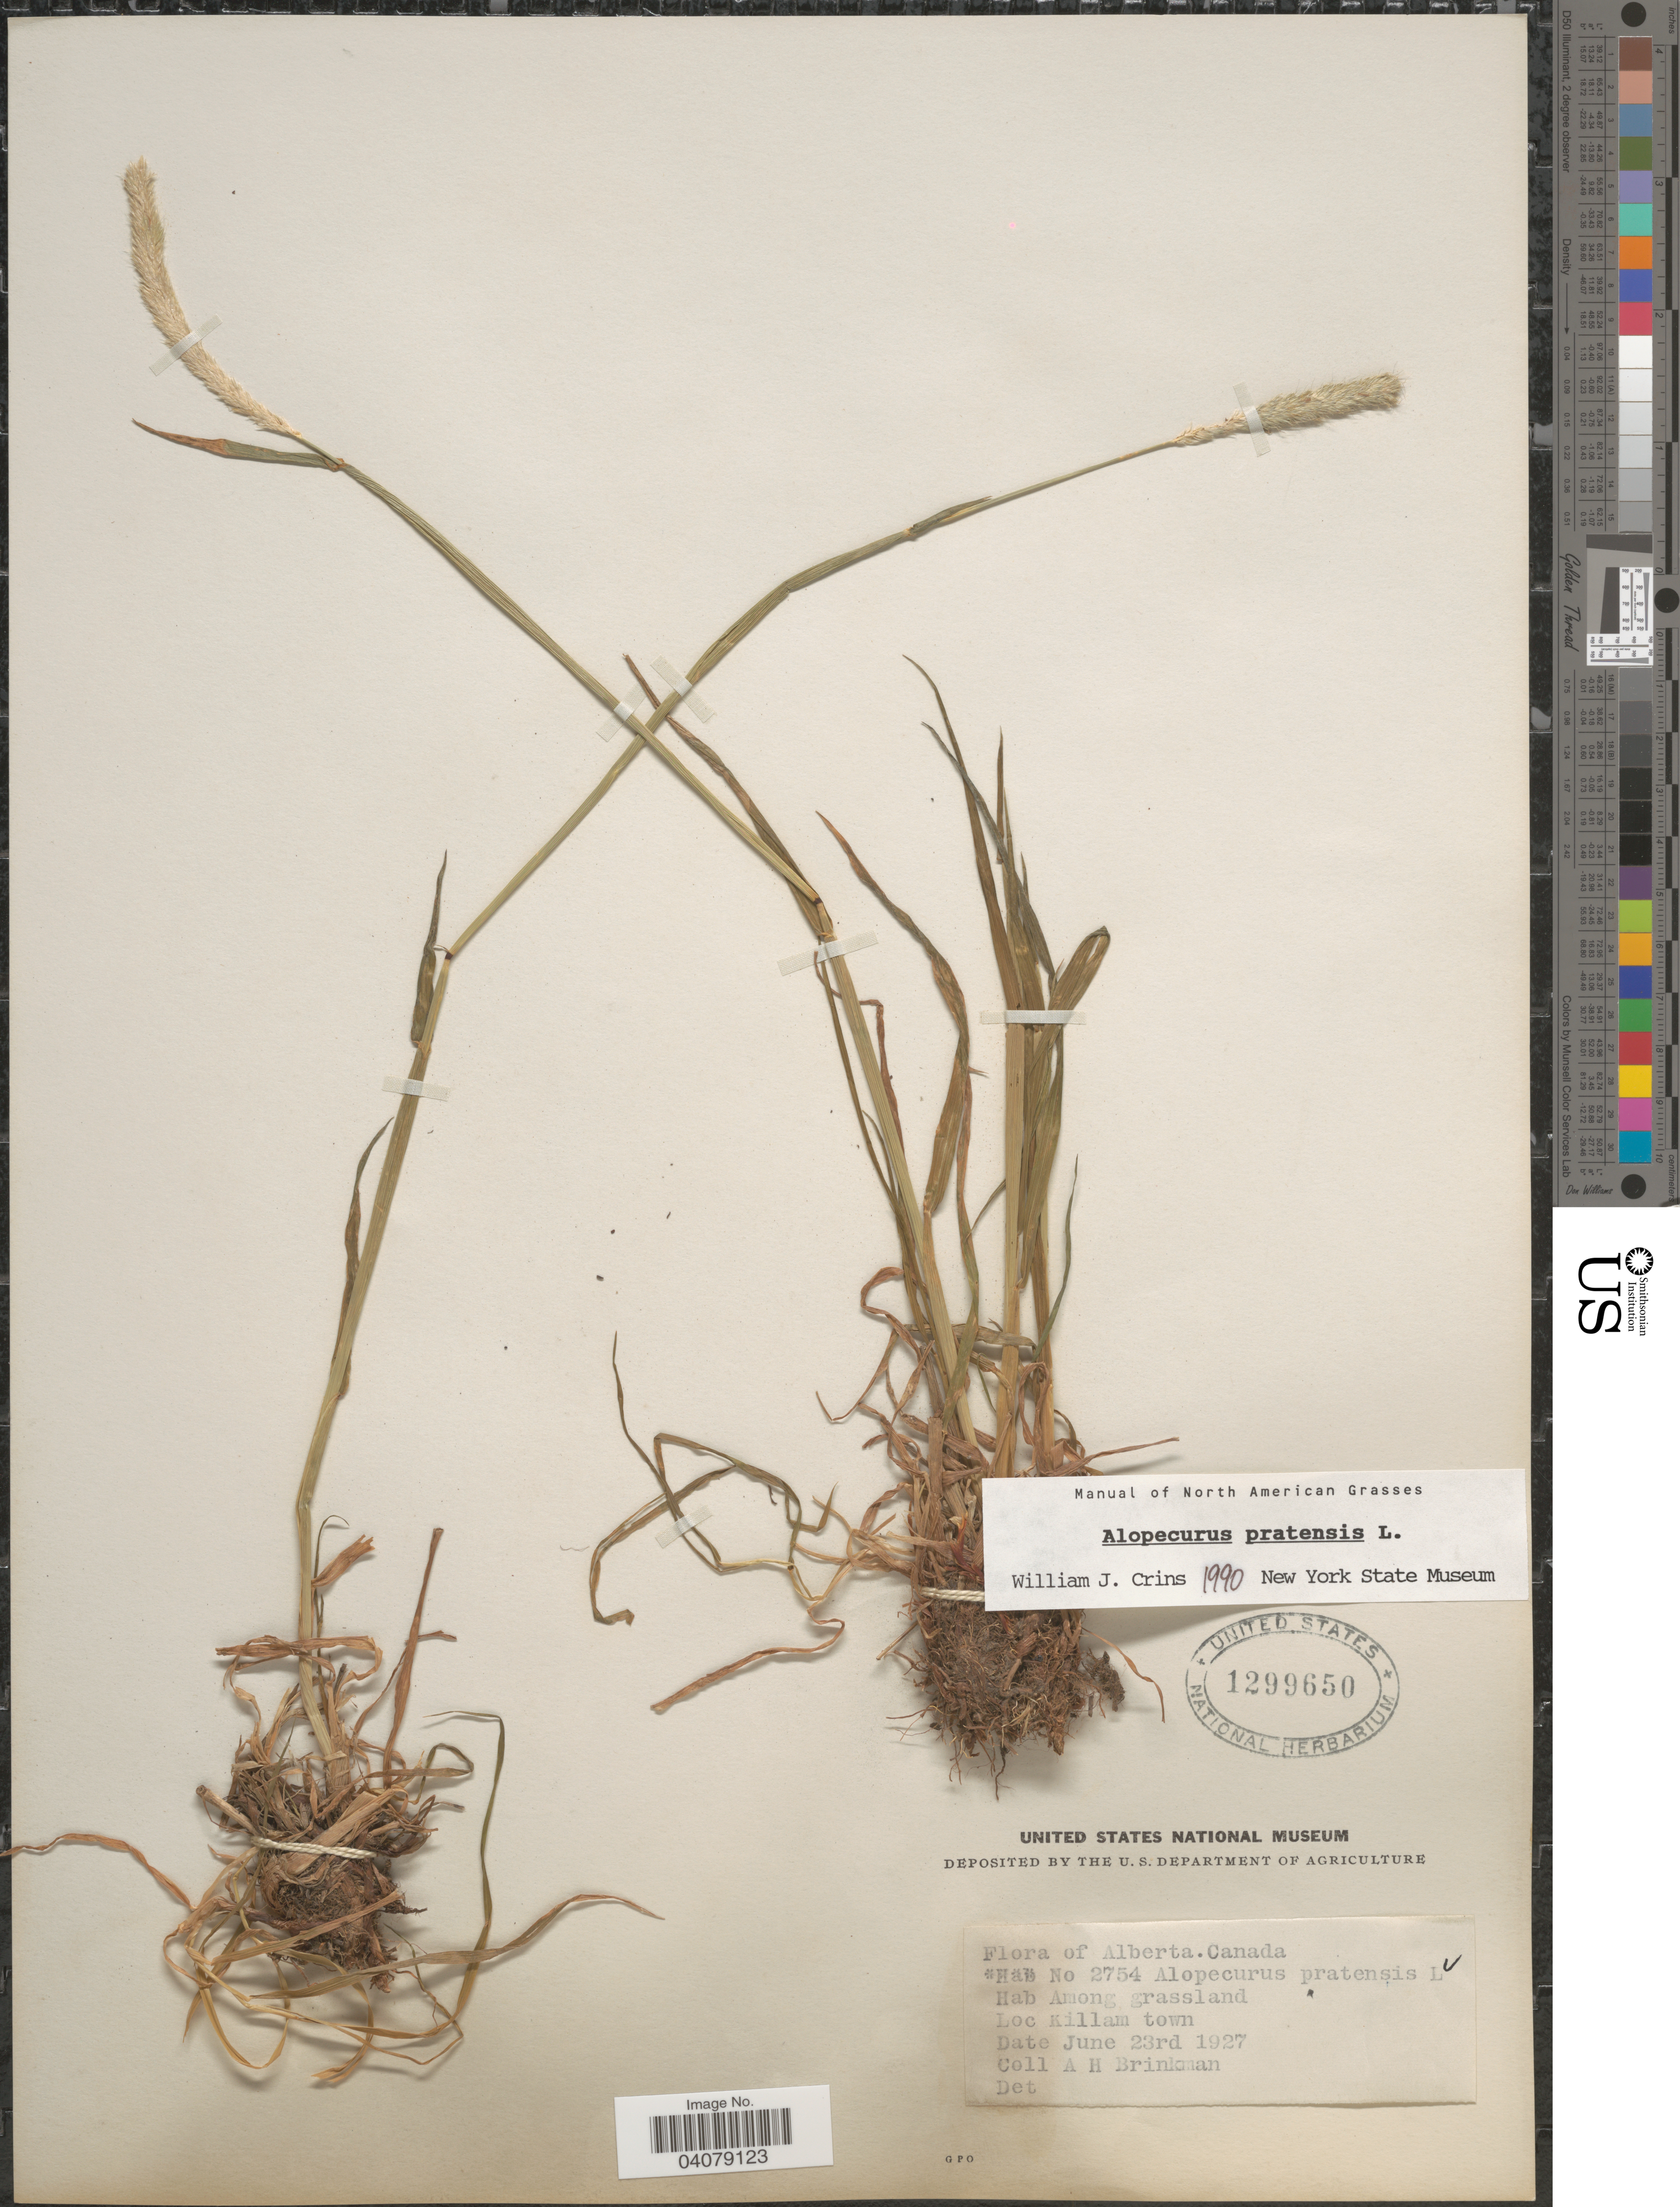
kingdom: Plantae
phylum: Tracheophyta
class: Liliopsida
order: Poales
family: Poaceae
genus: Alopecurus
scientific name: Alopecurus pratensis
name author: L.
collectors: A. Brinkman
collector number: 2754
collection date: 1927-06-23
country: Canada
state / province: Alberta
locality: Among grassland. Killam town.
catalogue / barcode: US 1299650